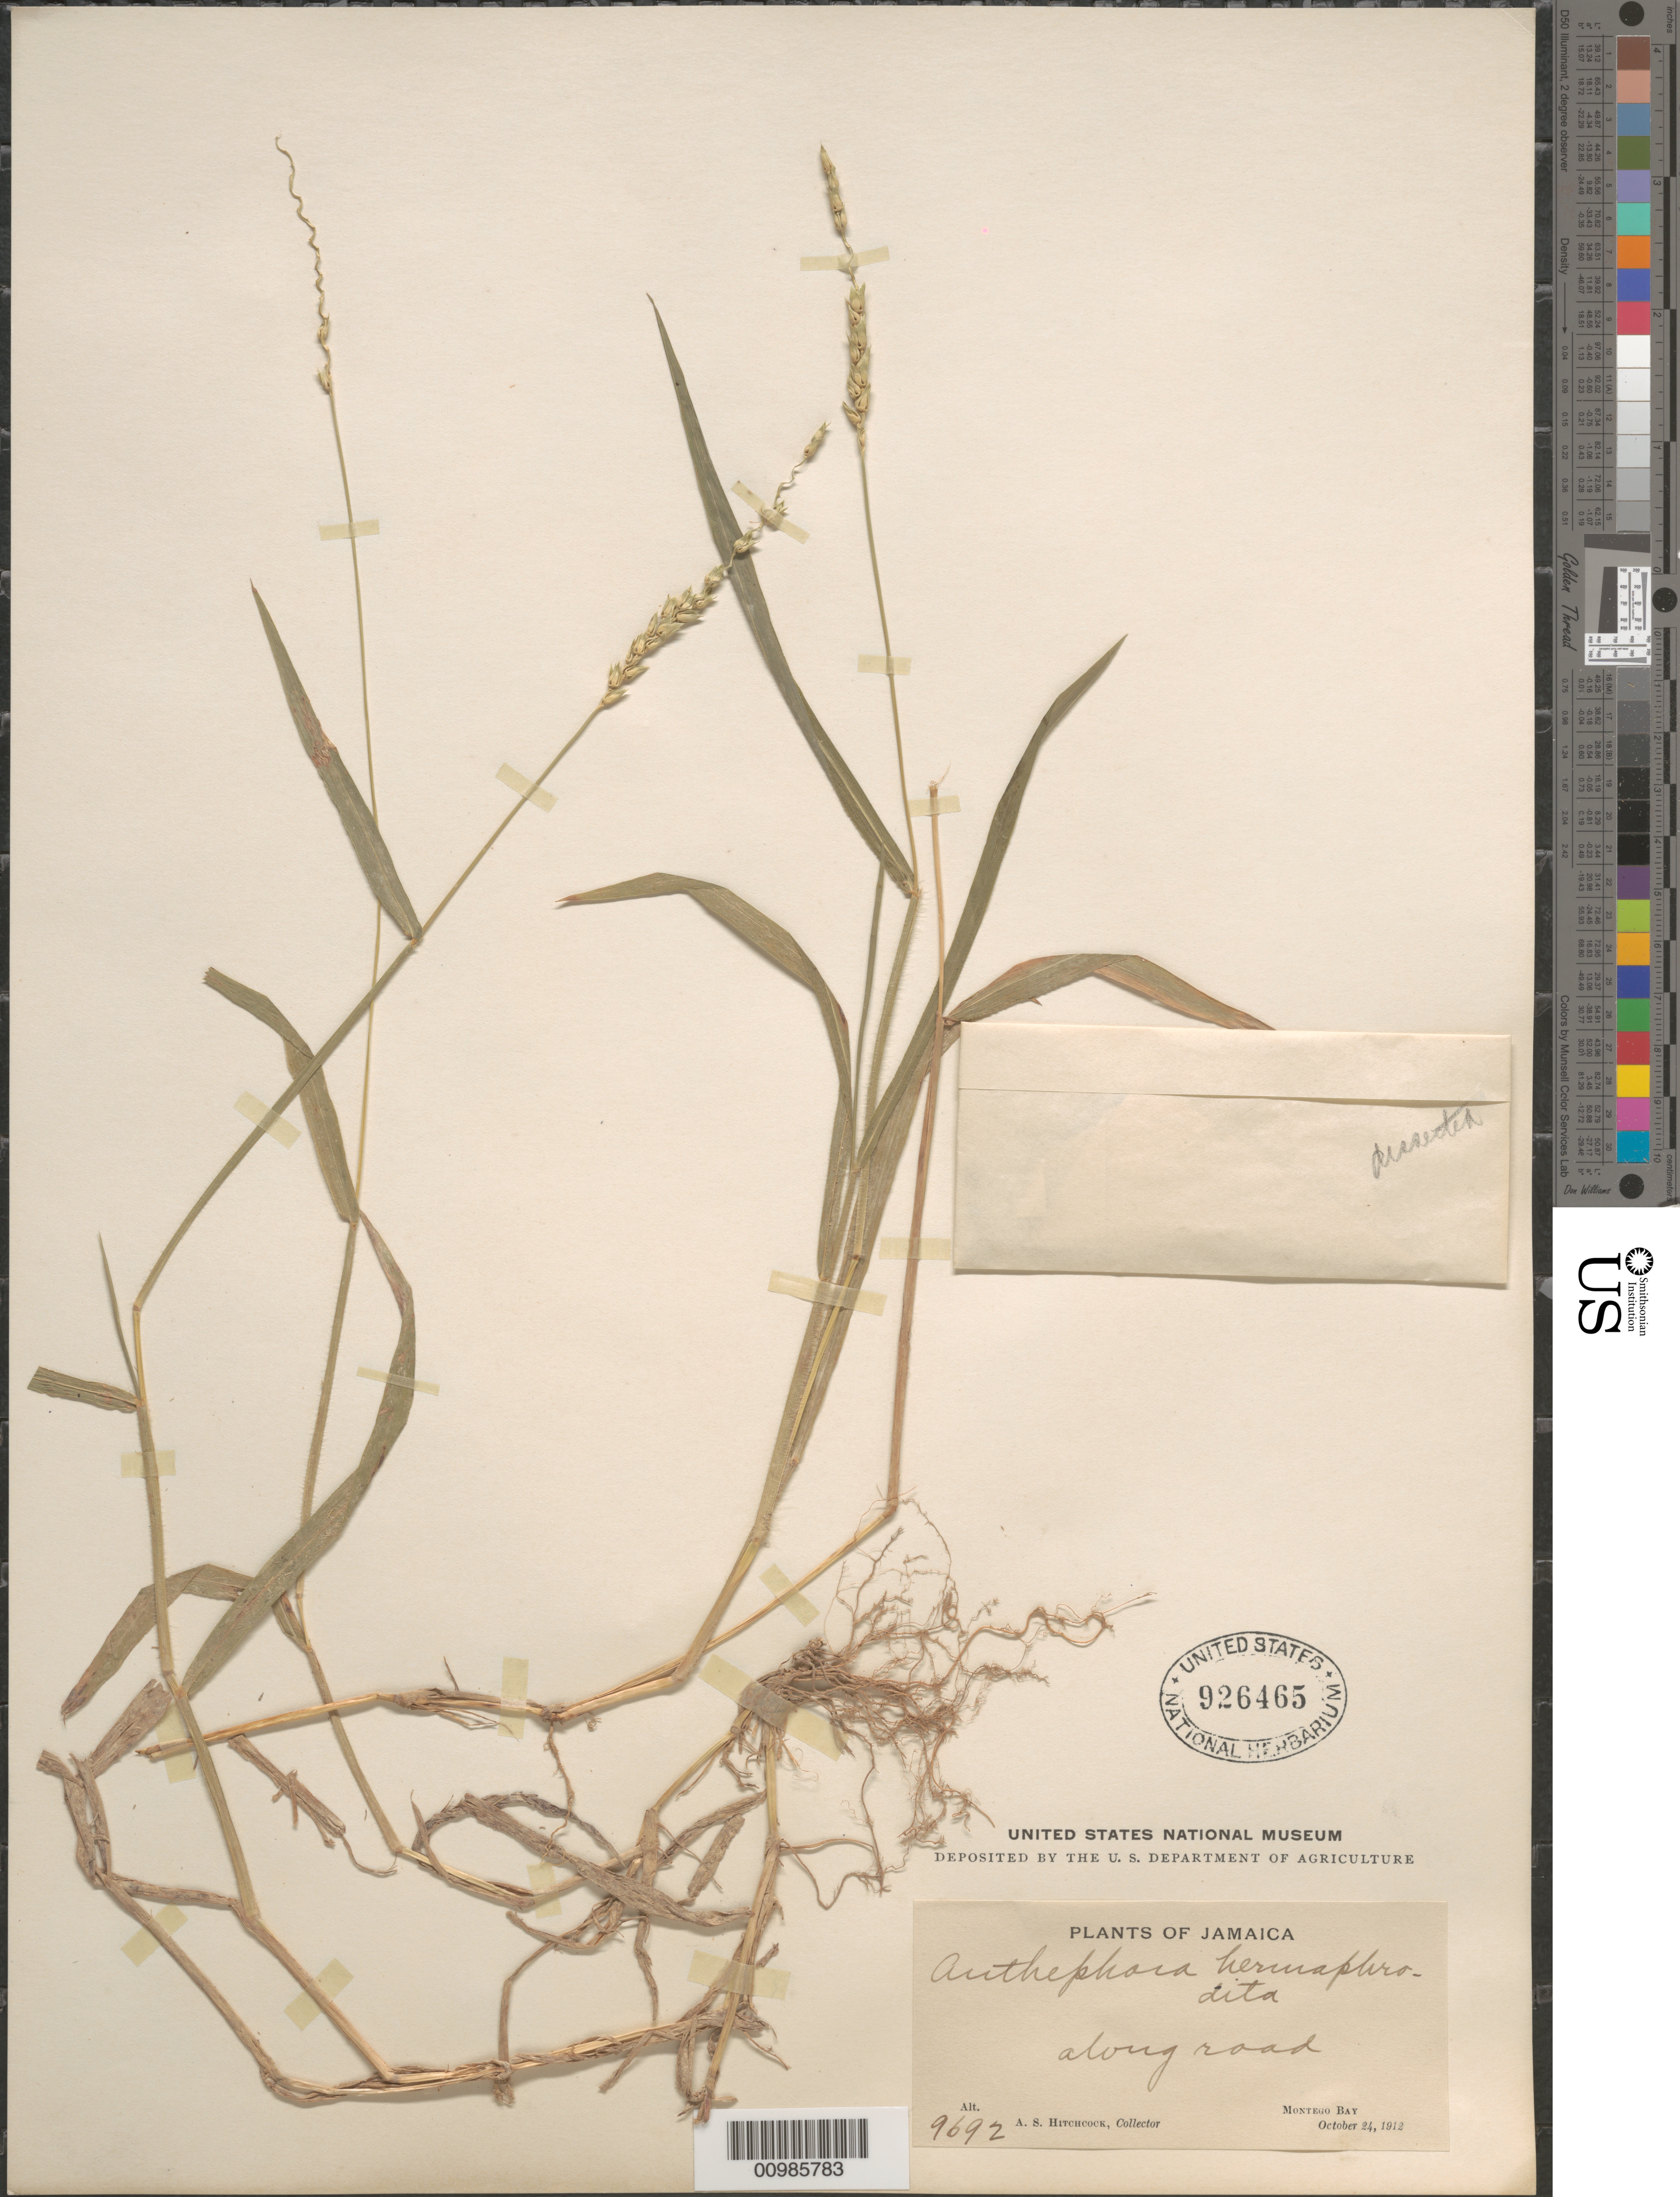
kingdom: Plantae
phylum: Tracheophyta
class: Liliopsida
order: Poales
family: Poaceae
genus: Anthephora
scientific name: Anthephora hermaphrodita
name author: (L.) Kuntze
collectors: A. S. Hitchcock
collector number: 9692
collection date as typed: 24 Oct 1912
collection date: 1912-10-24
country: Jamaica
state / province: Saint James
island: Jamaica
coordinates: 0 N, 0 E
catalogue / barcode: US 926465